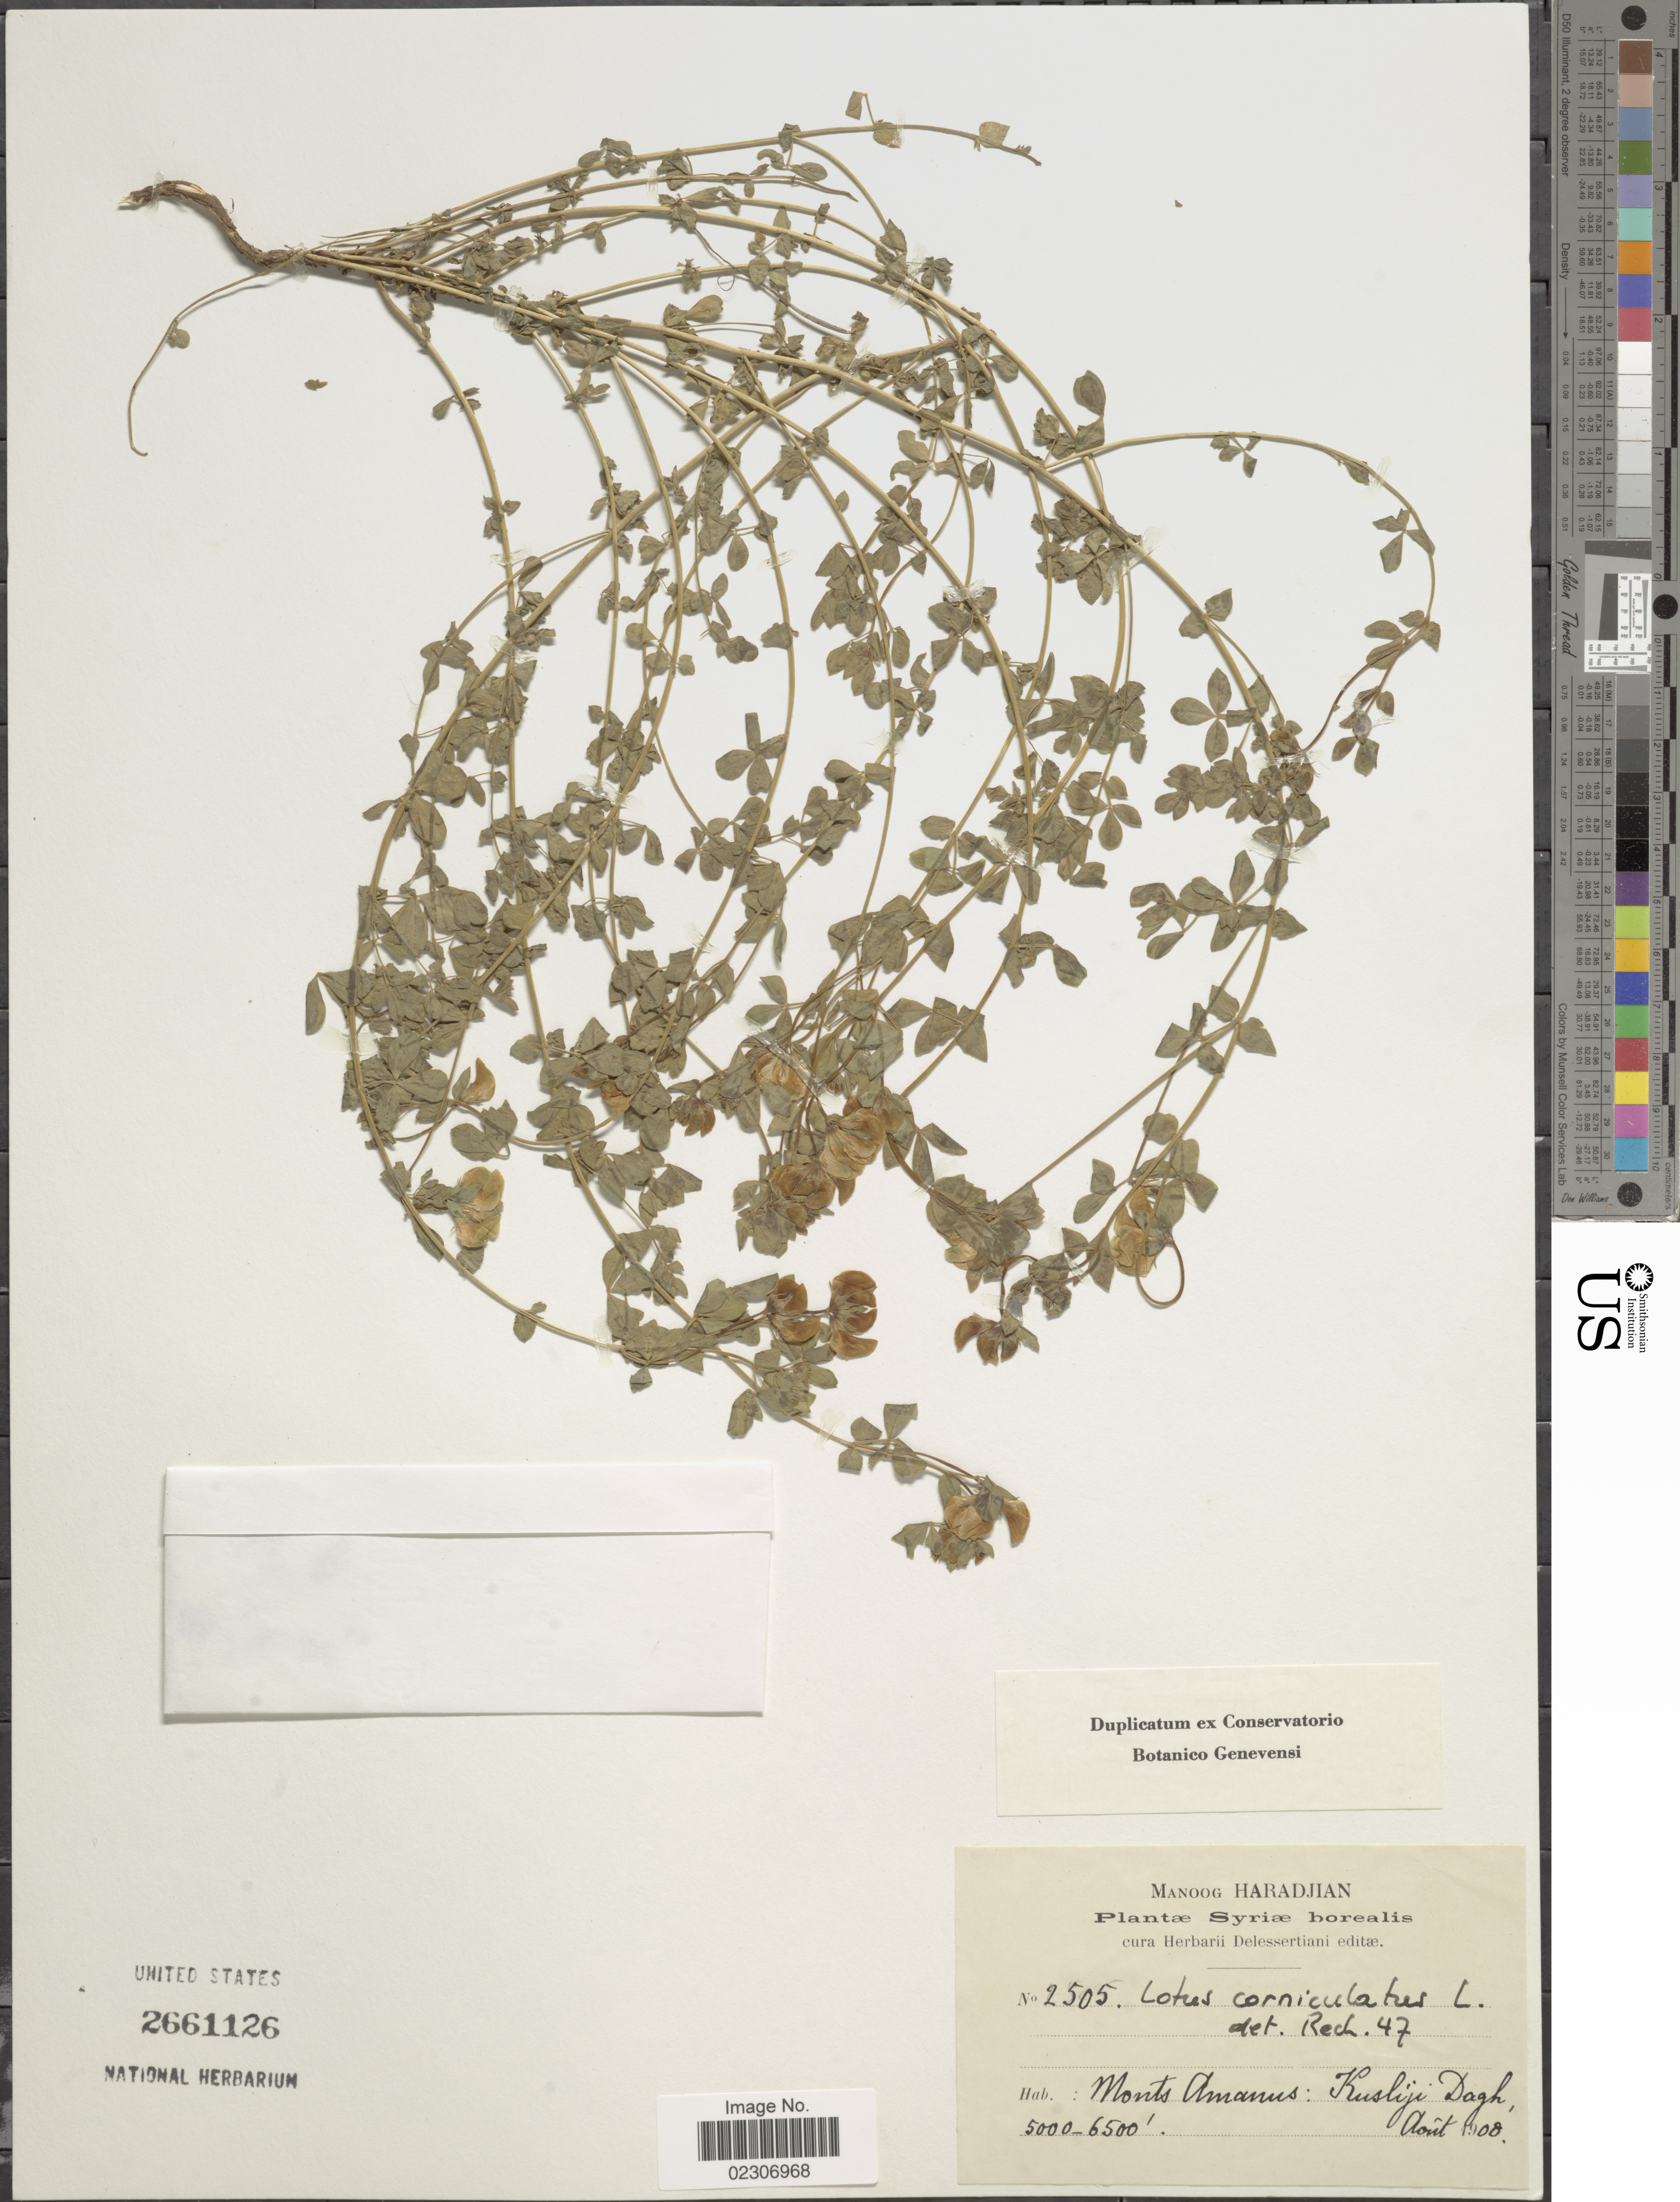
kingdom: Plantae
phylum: Tracheophyta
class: Magnoliopsida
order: Fabales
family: Fabaceae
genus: Lotus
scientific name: Lotus corniculatus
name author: L.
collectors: M. Haradjian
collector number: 2505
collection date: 1900-08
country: Syria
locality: Monts Amanus: Kuliji Dagh, Syriæ borealis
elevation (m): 1524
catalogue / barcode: US 2661126